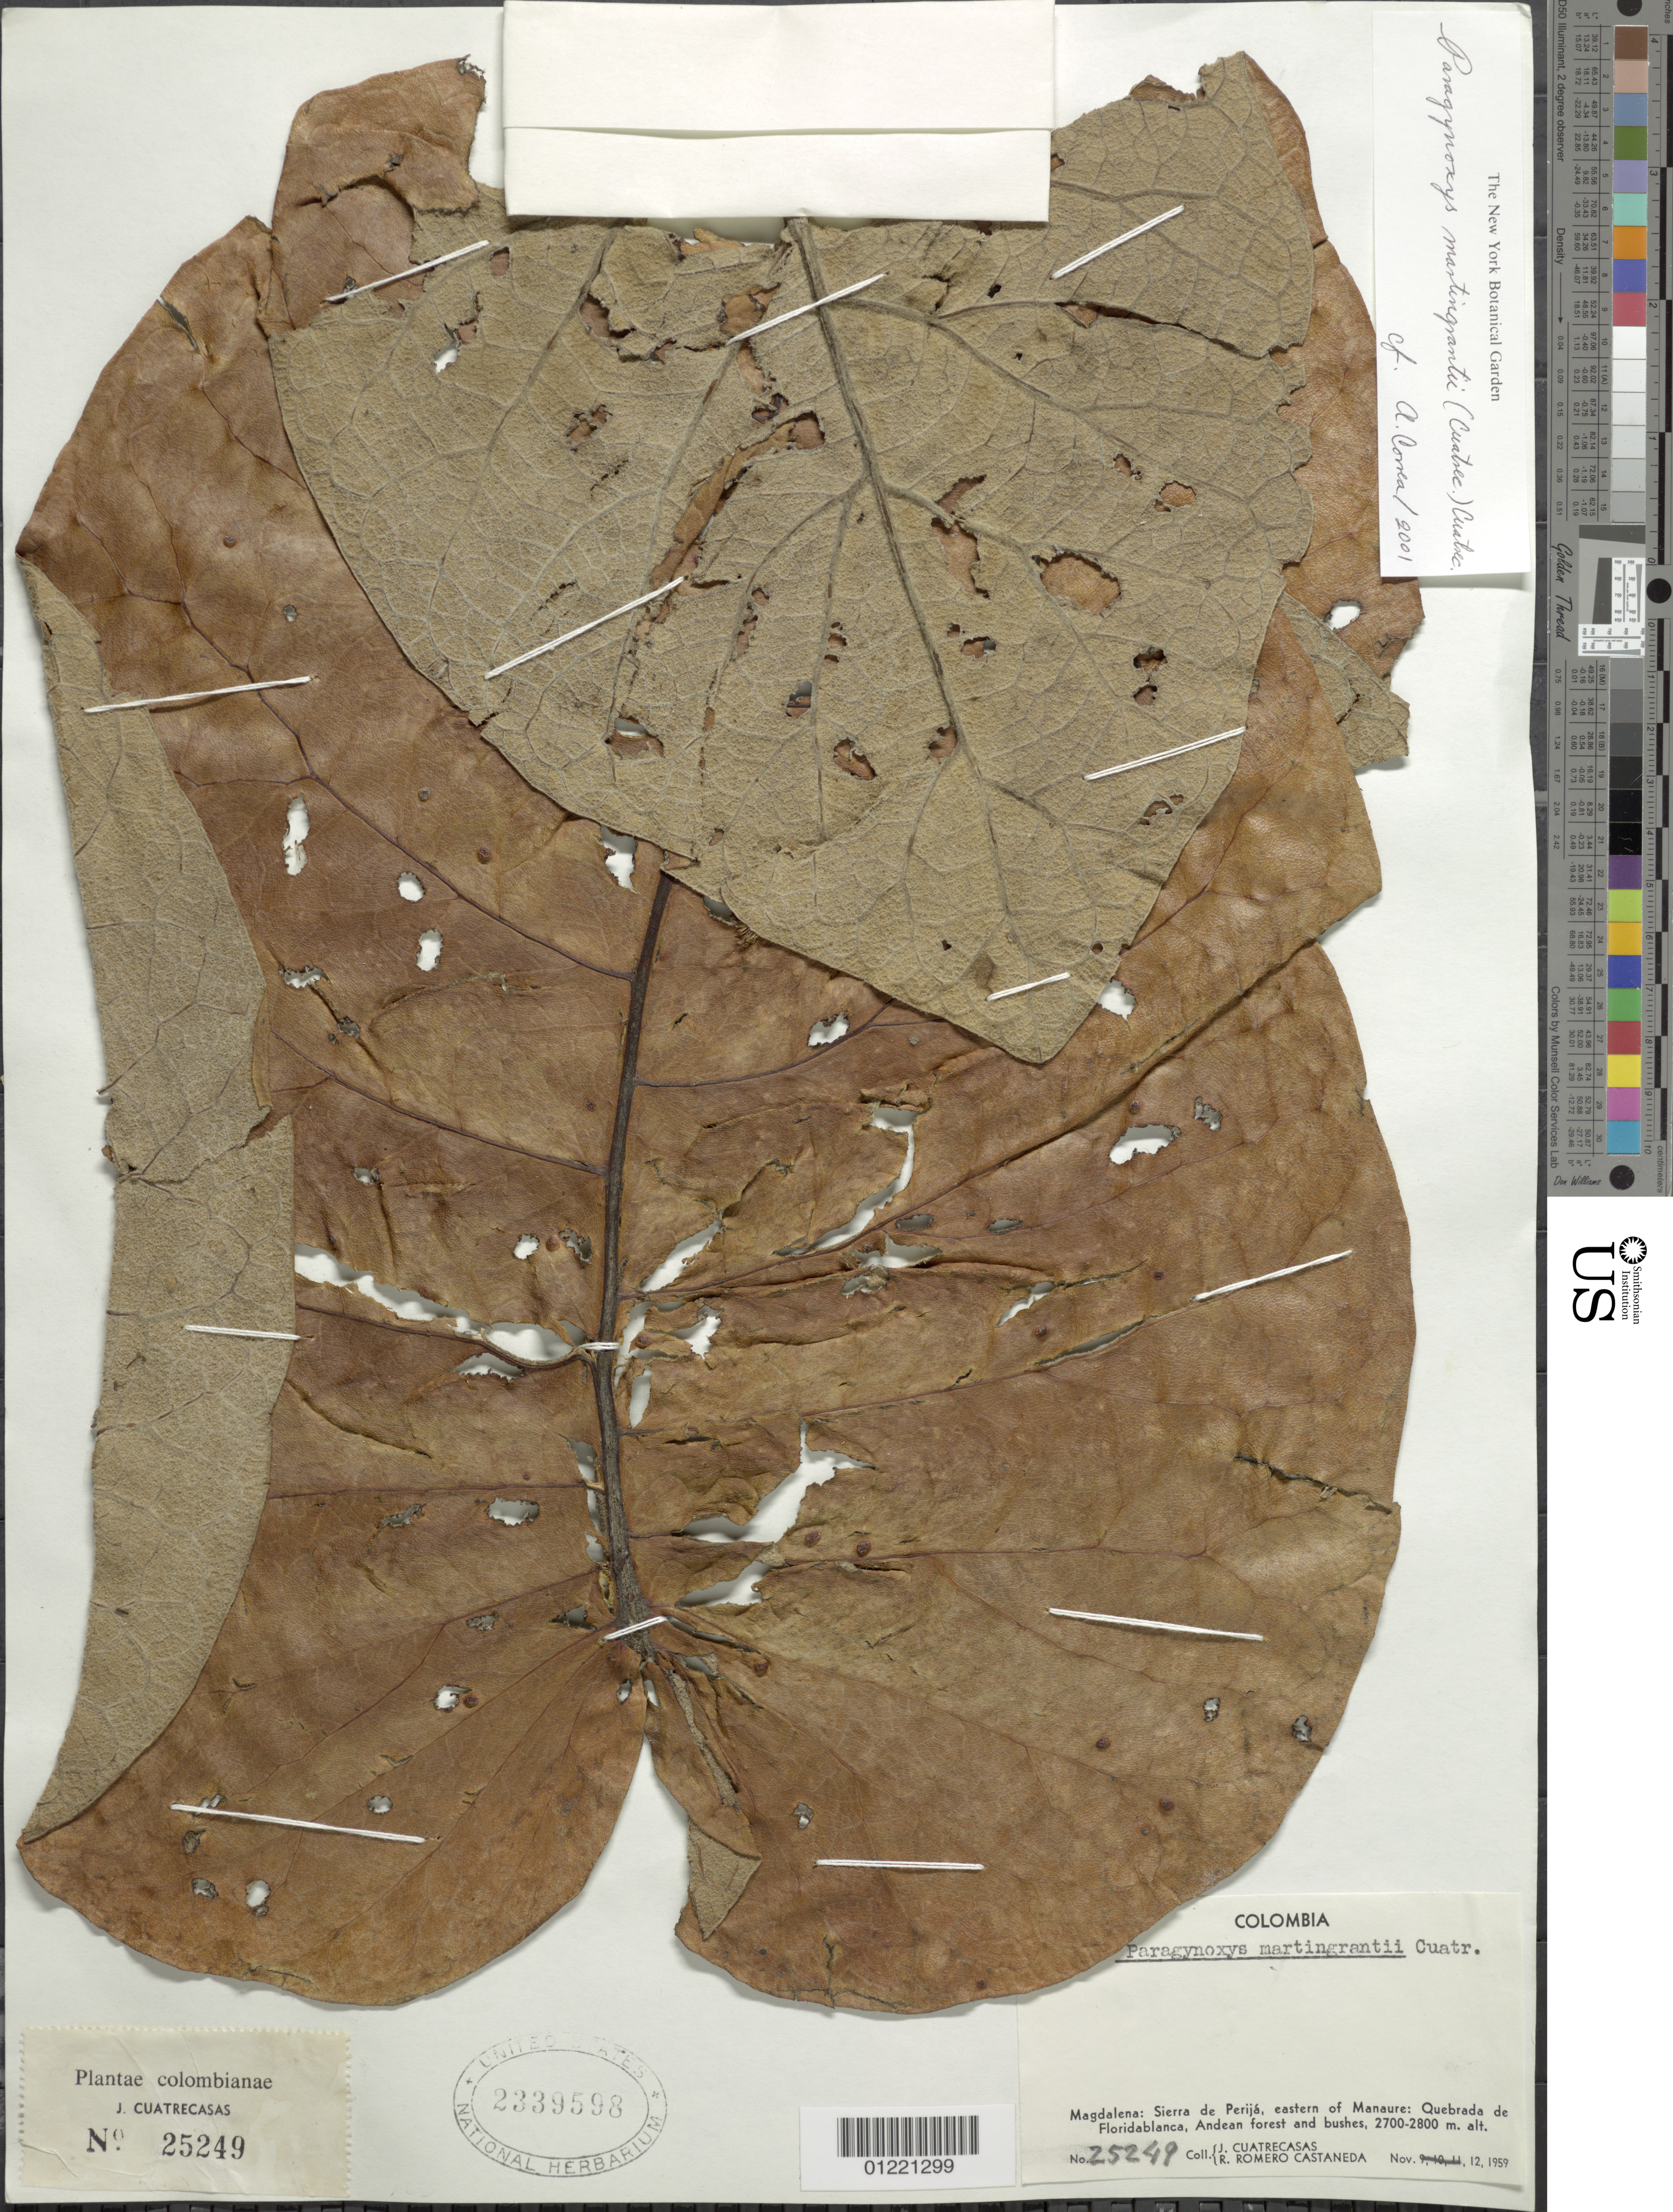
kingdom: Plantae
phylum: Tracheophyta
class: Magnoliopsida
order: Asterales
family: Asteraceae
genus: Paragynoxys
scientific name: Paragynoxys martingrantii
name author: Cuatrec.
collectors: J. Cuatrecasas & R. Romero Castañeda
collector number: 25249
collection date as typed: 12 Nov 1959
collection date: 1959-11-12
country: Colombia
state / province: Magdalena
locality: Sierra de Perija, E of Manaure. Quebrada de Floridablanca,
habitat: Andean forest and bushes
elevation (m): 2700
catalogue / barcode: US 2339598